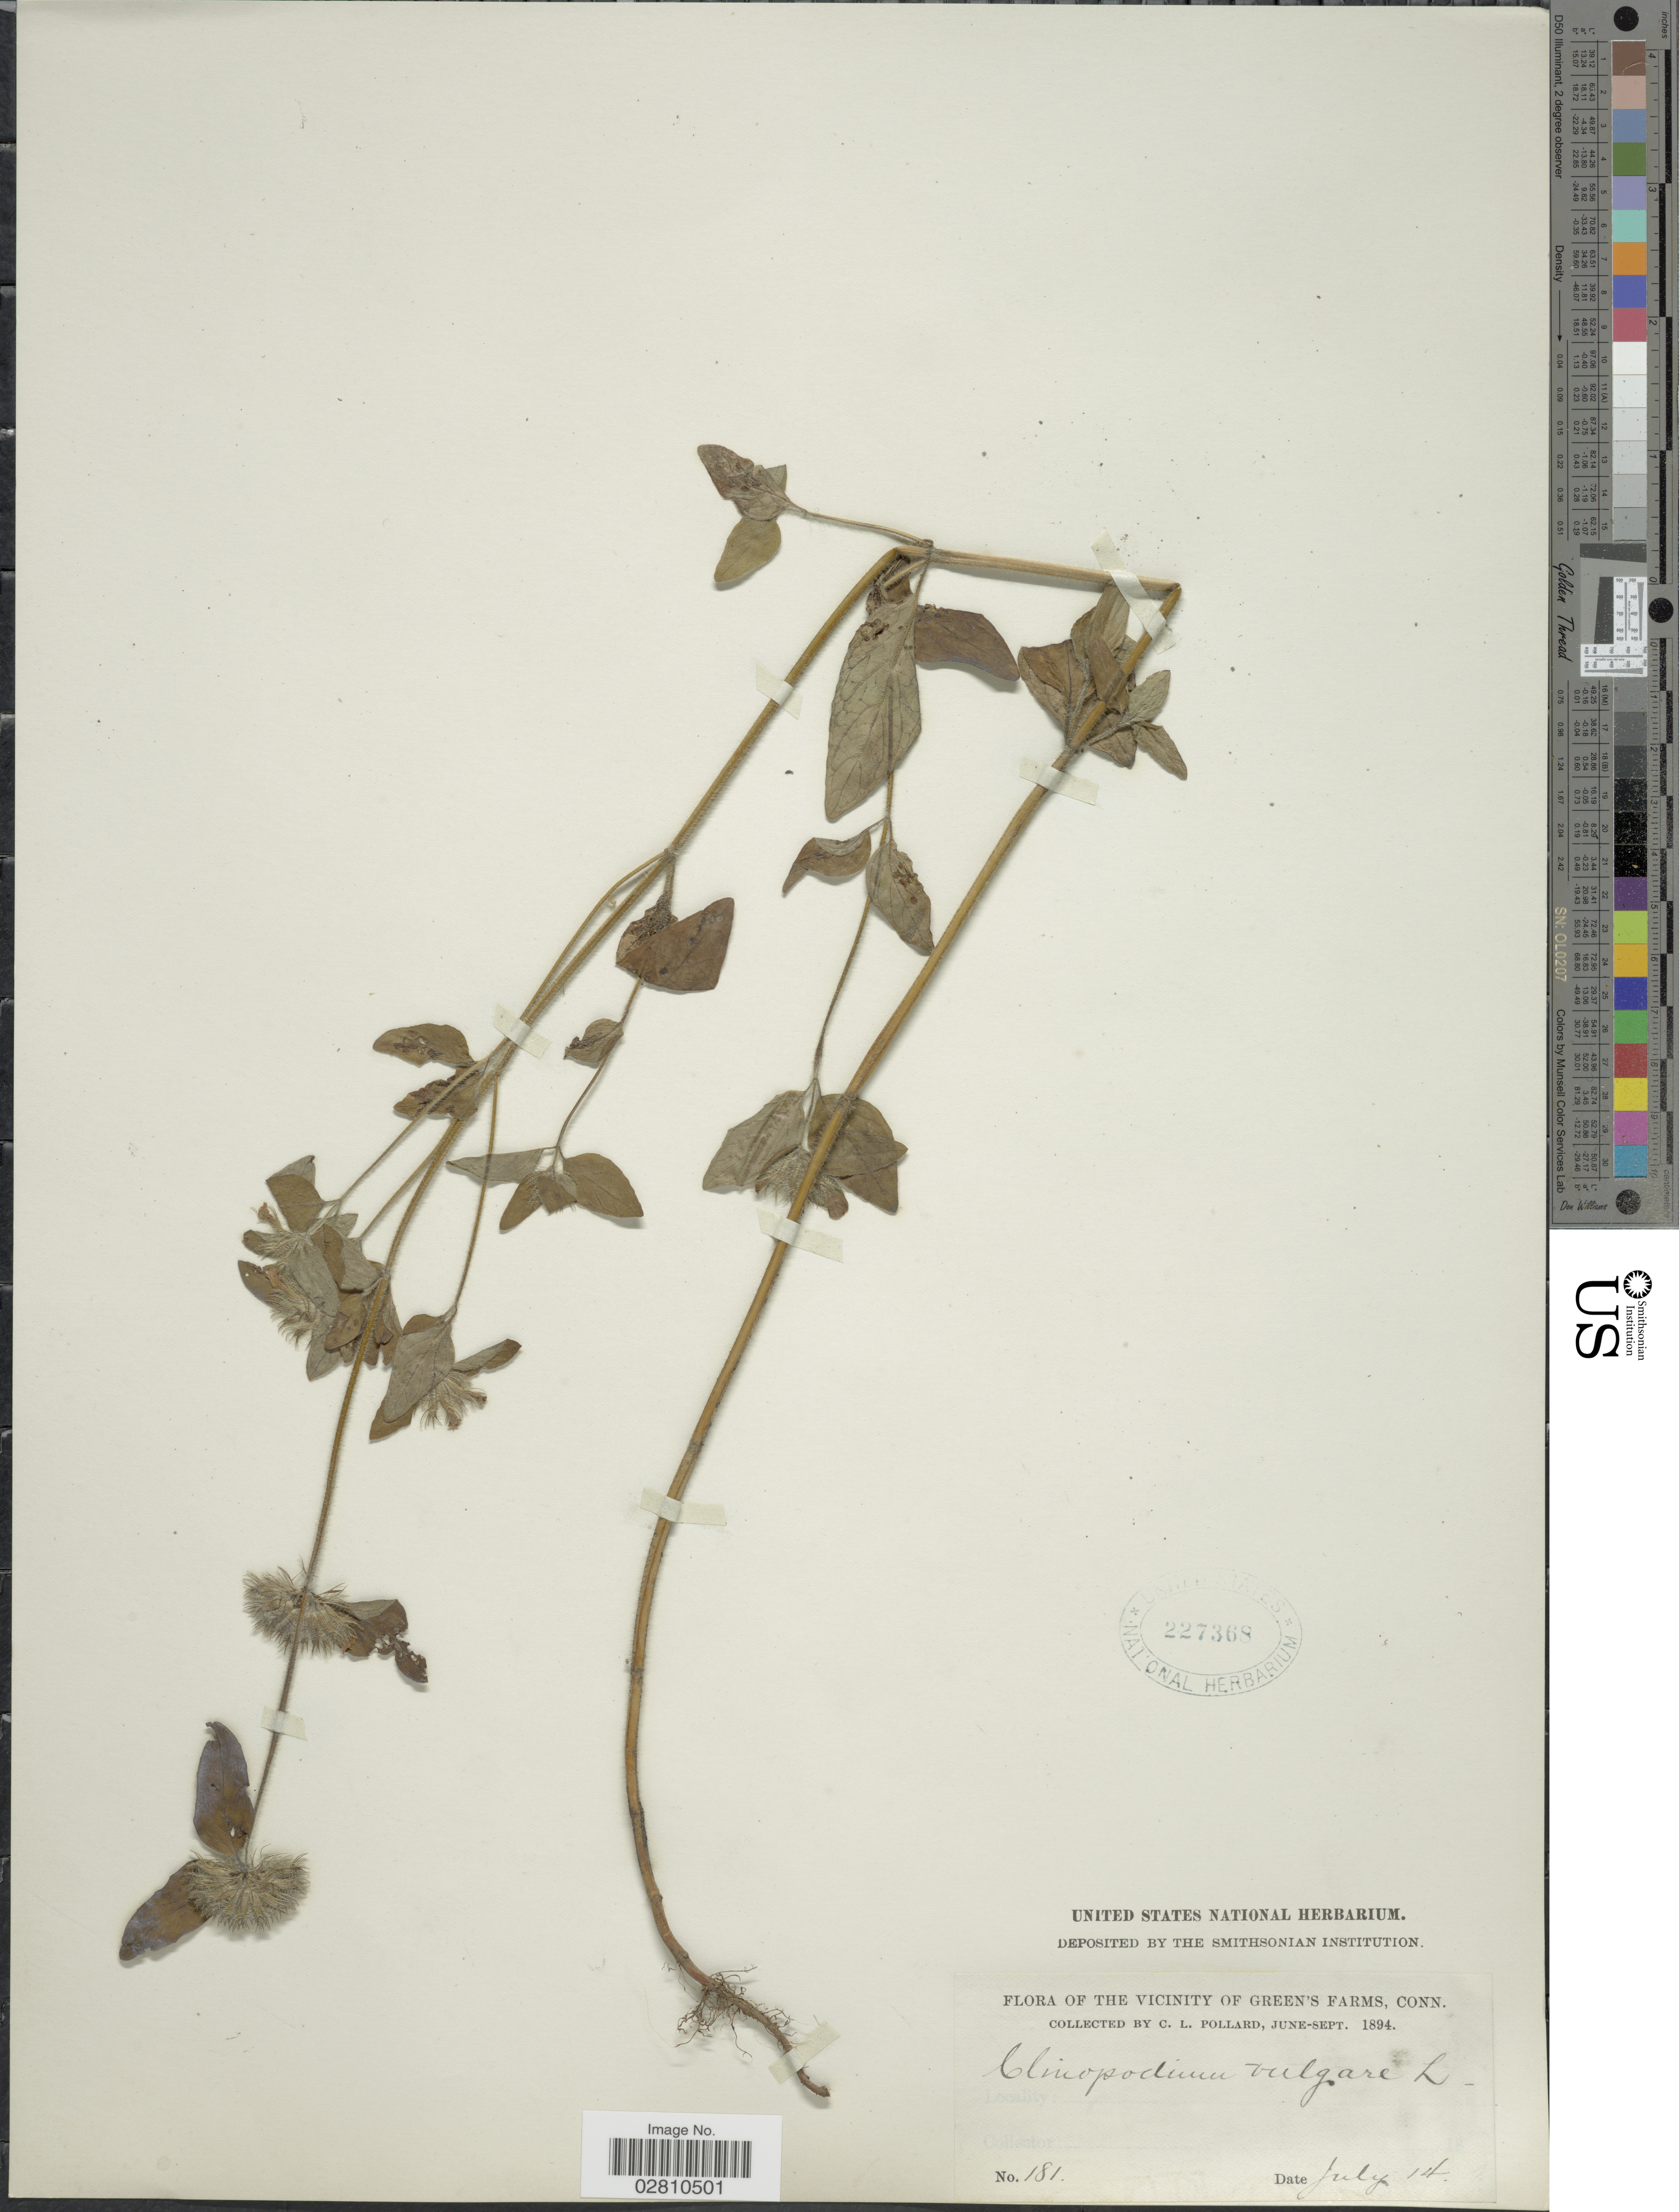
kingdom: Plantae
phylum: Tracheophyta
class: Magnoliopsida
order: Lamiales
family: Lamiaceae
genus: Clinopodium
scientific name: Clinopodium vulgare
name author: L.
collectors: C. L. Pollard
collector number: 181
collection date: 1894-07-14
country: United States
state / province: Connecticut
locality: Vicinity of Green's Farms, Conn.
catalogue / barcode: US 227368